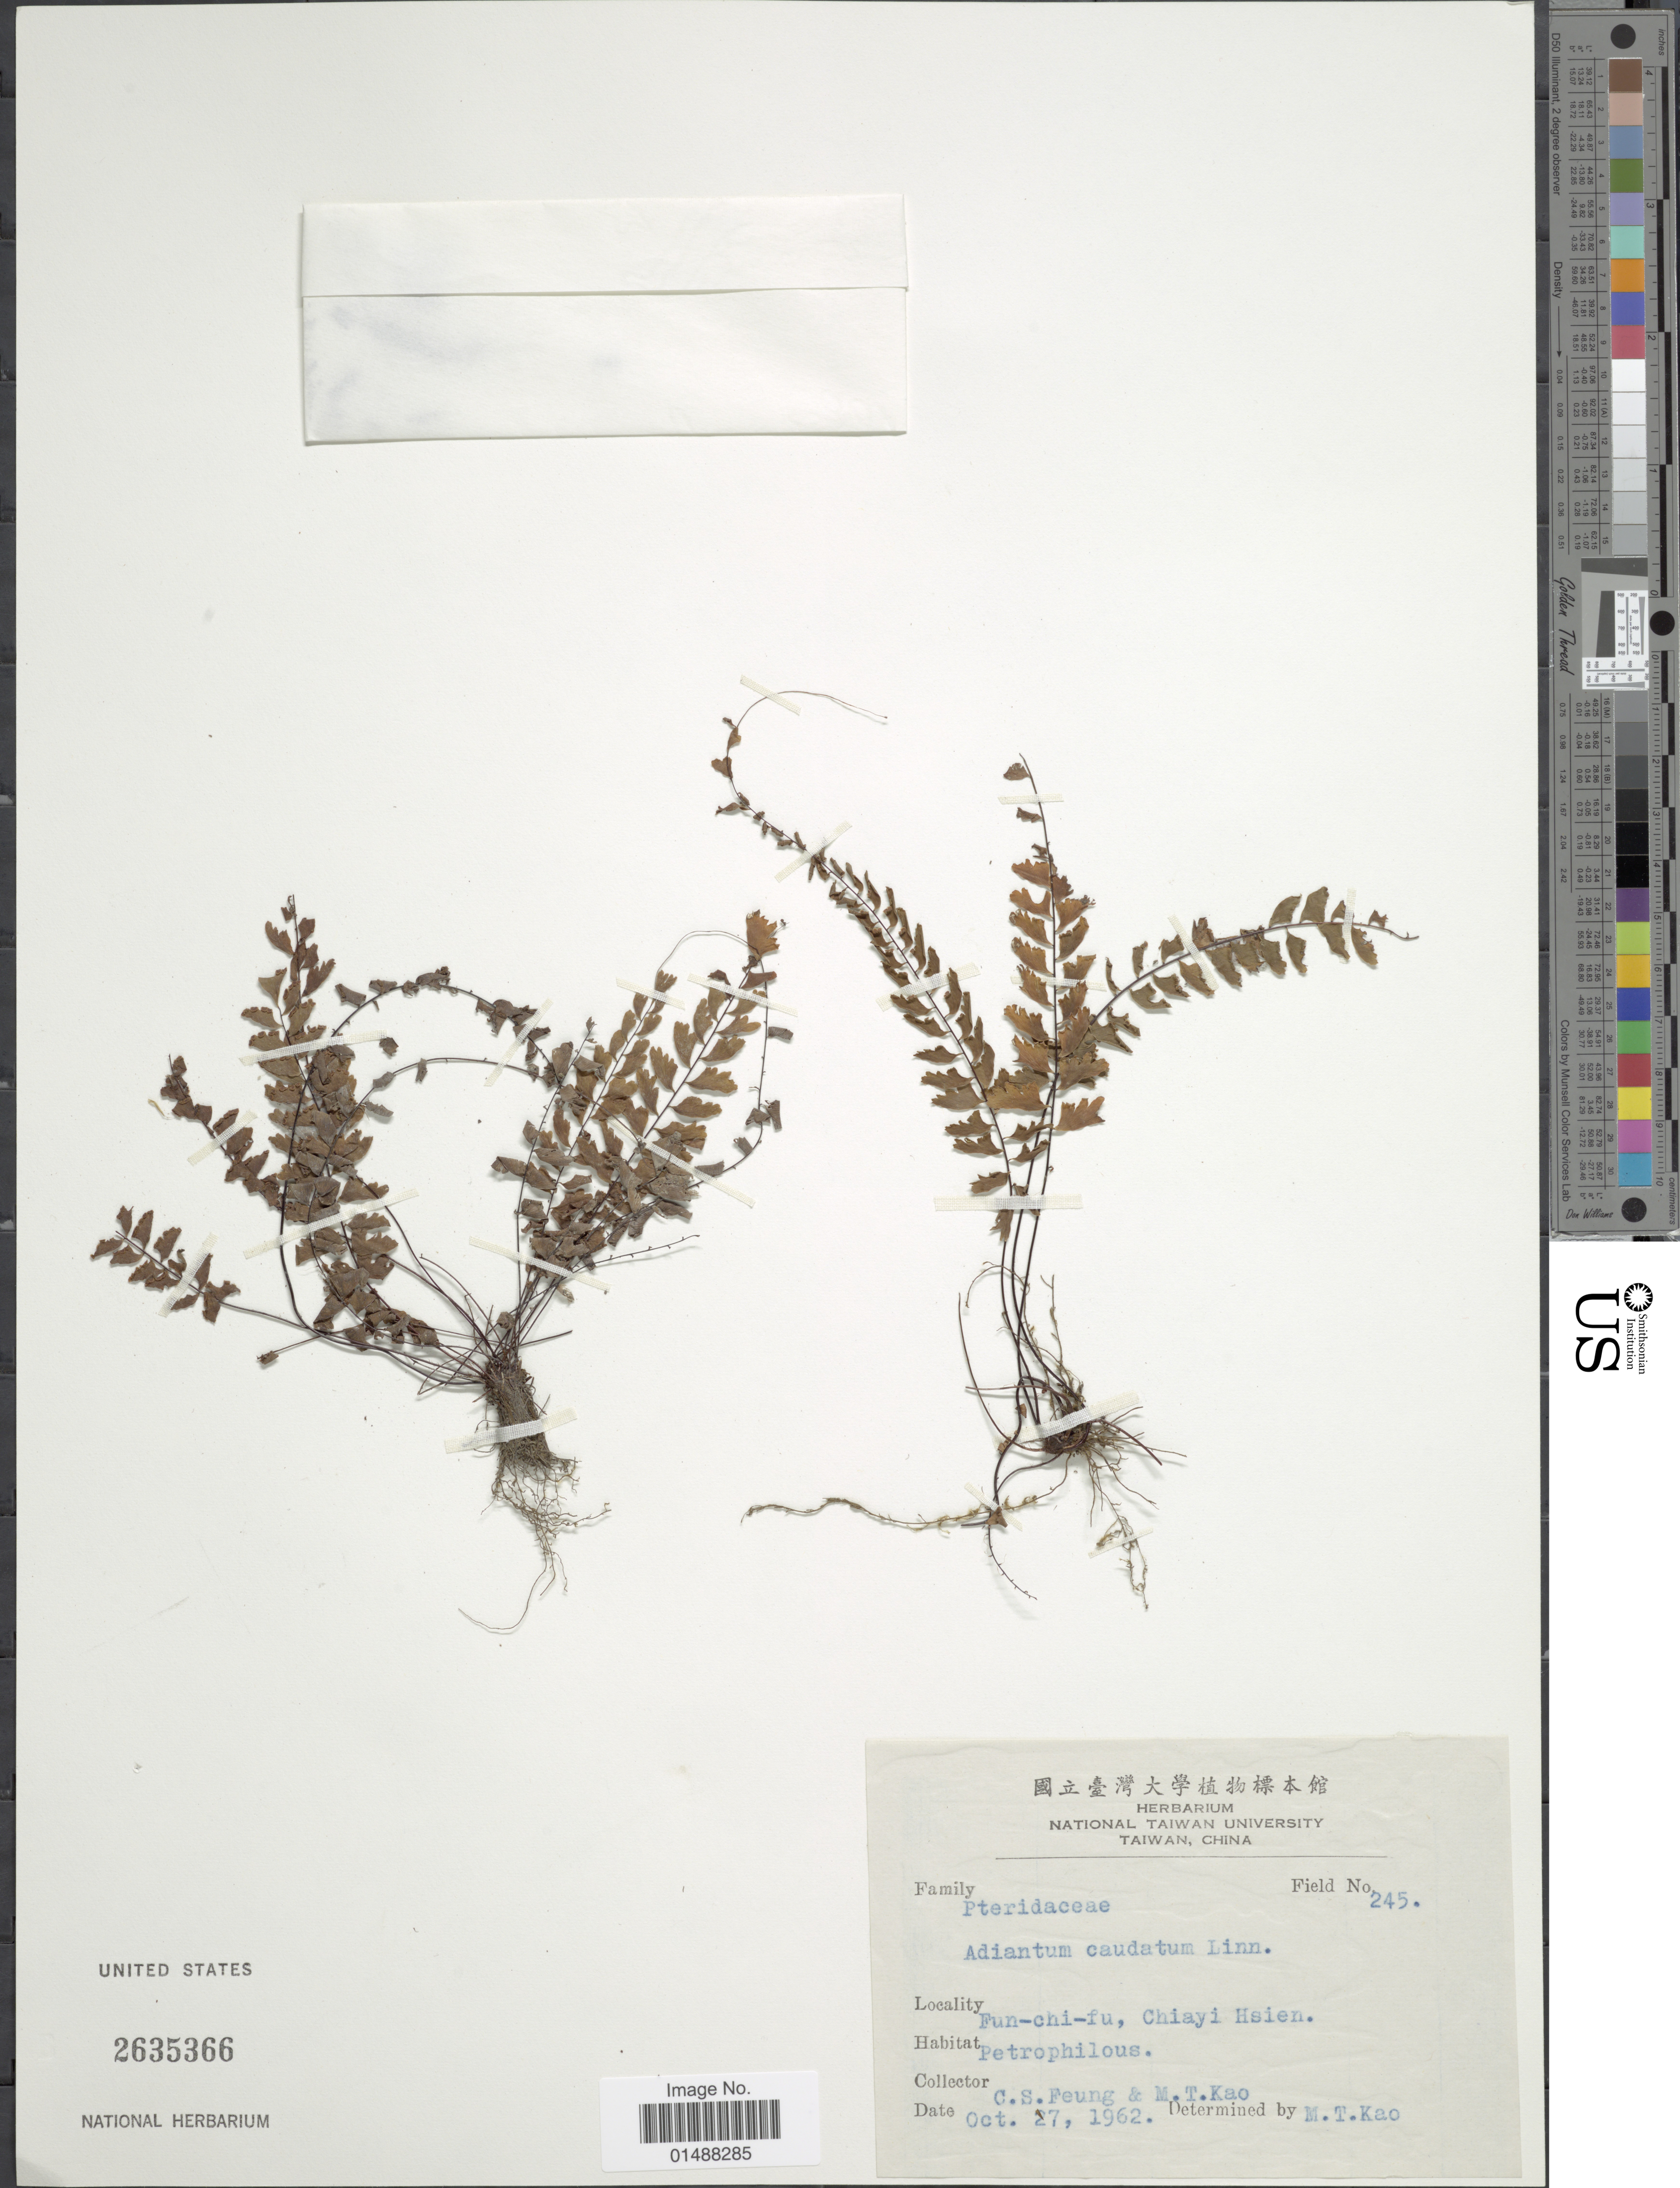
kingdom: Plantae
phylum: Tracheophyta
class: Polypodiopsida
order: Polypodiales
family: Pteridaceae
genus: Adiantum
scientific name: Adiantum caudatum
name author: L.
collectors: C. Feung & M. T. Kao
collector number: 245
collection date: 1962-10-27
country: Taiwan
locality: Fun-chi-fu, Chiayi Hsien.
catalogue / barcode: US 2635366